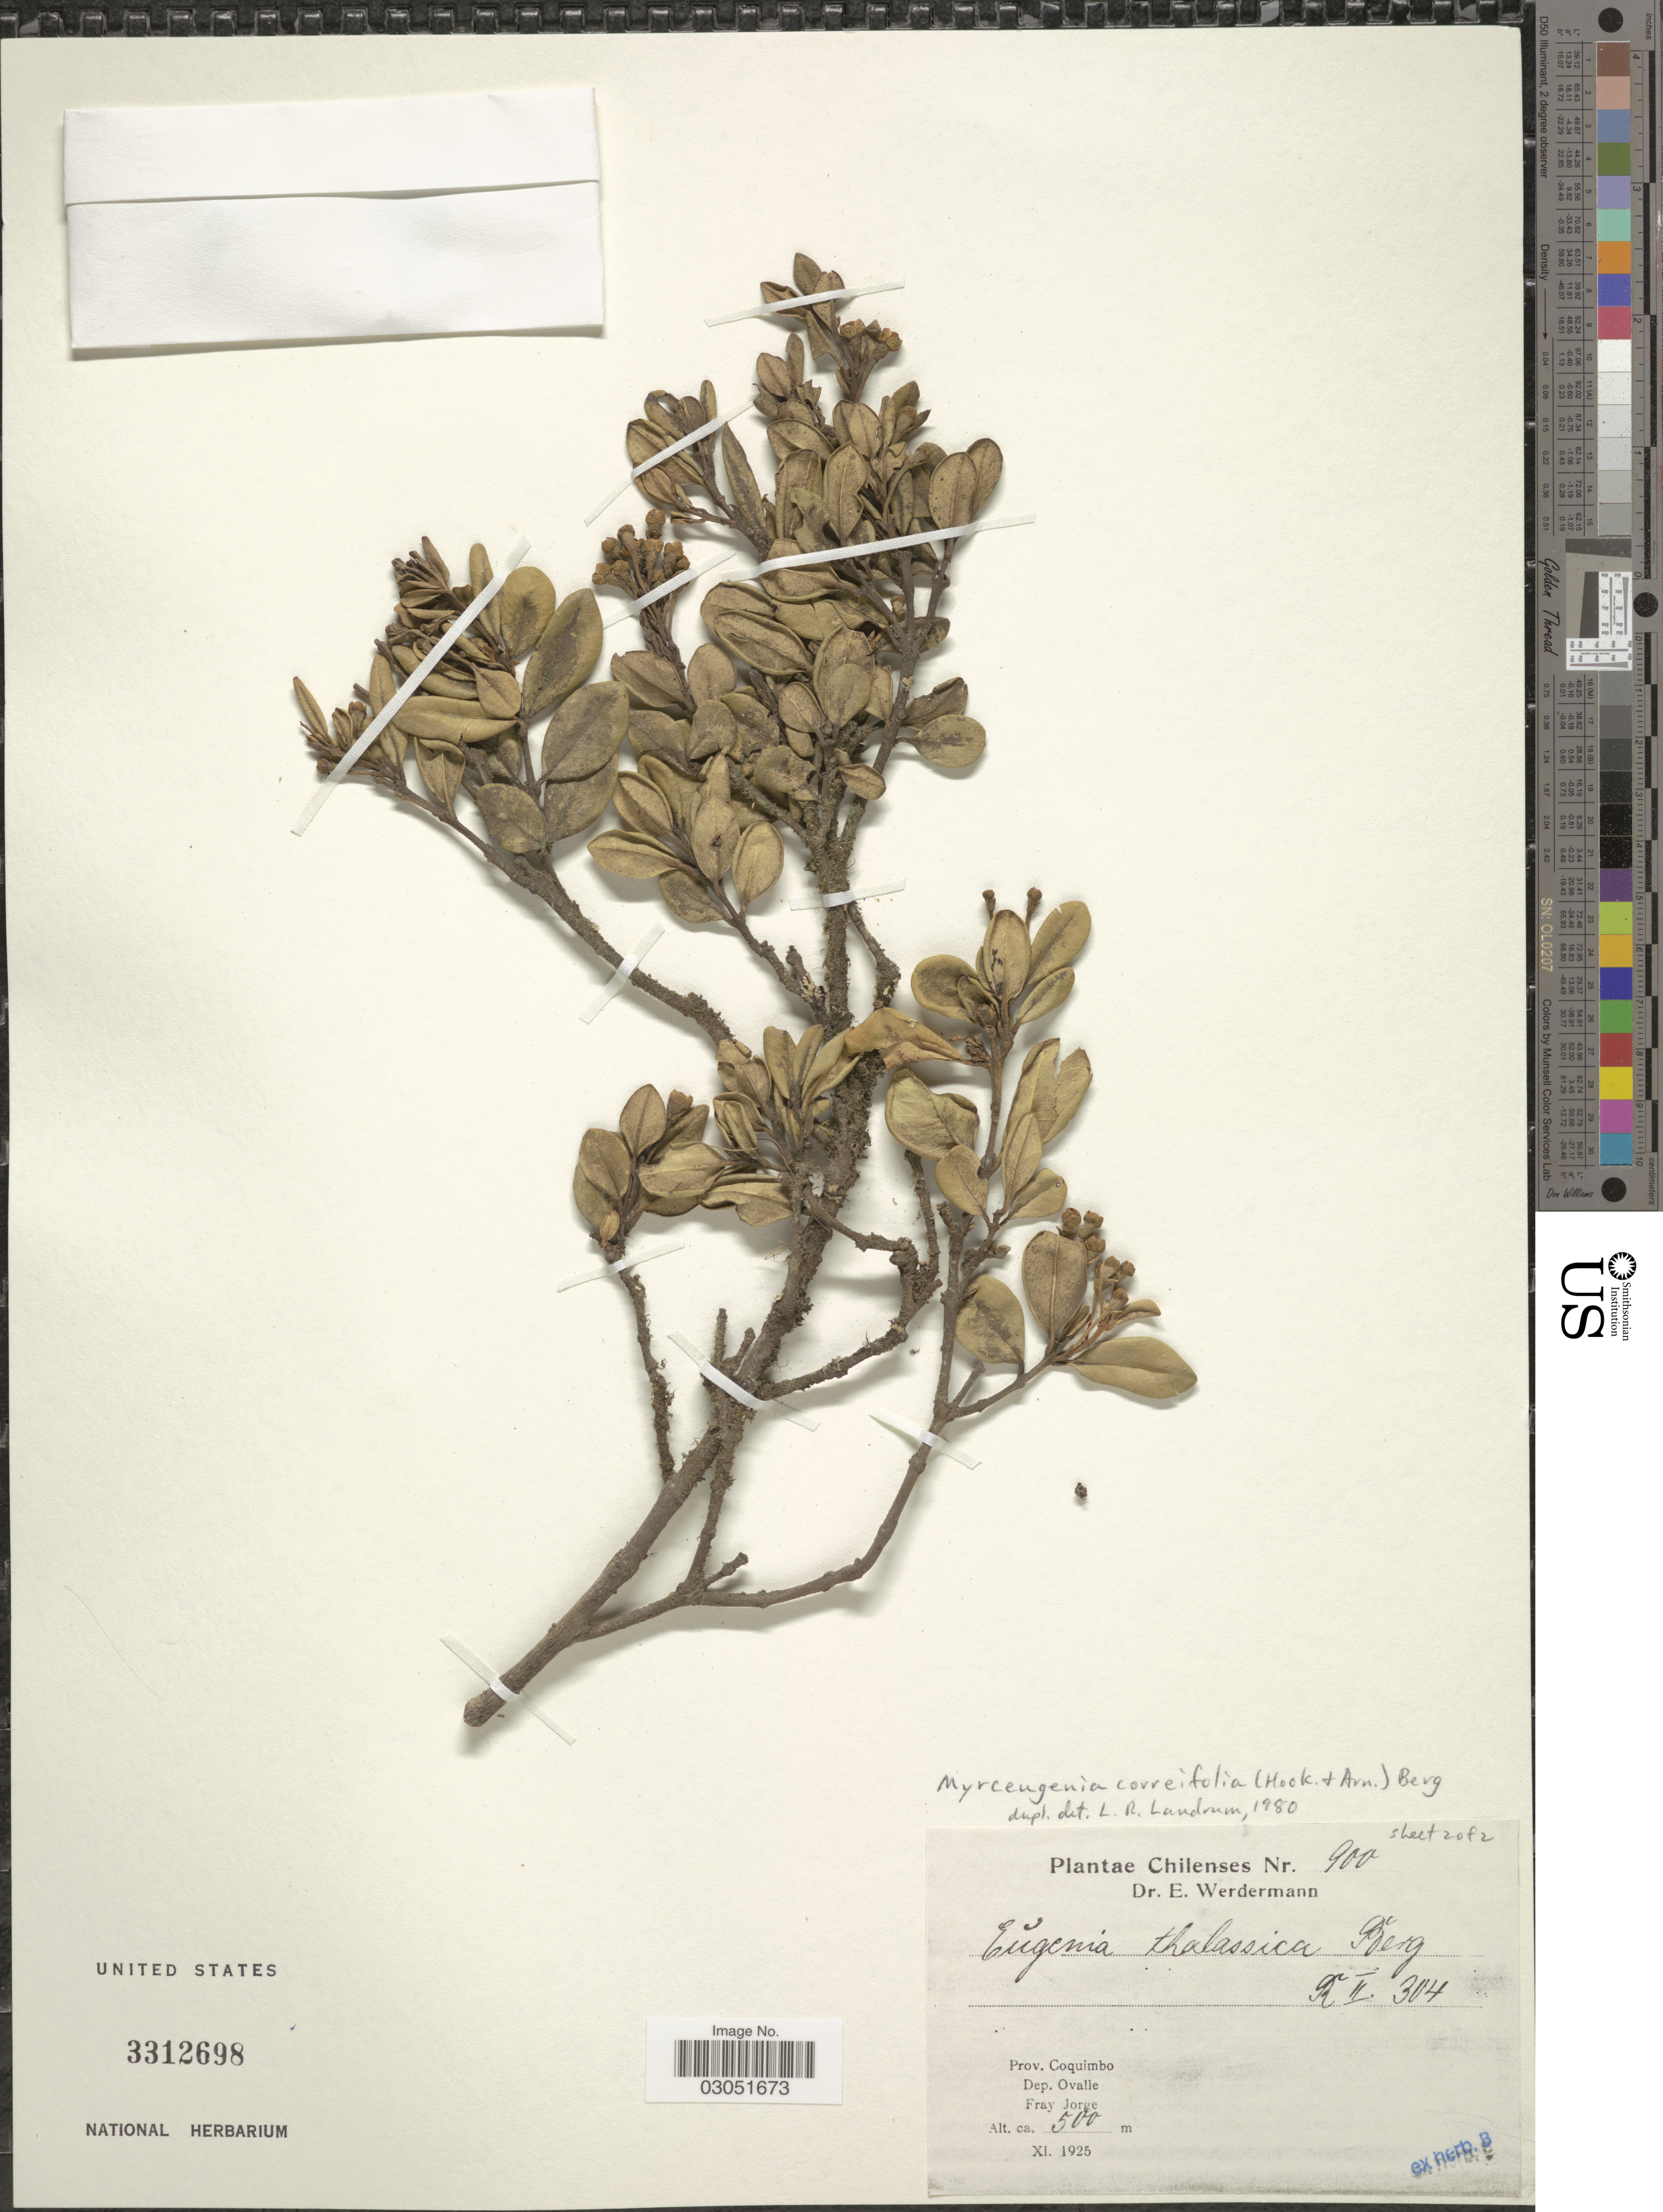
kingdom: Plantae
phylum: Tracheophyta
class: Magnoliopsida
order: Myrtales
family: Myrtaceae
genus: Myrceugenia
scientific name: Myrceugenia correifolia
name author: (Hook. & Arn.) O. Berg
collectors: E. Werdermann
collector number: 900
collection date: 1925-11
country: Chile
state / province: Coquimbo (IV)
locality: Dep. Ovalle. Fray Jorge.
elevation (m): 500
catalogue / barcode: US 3312698